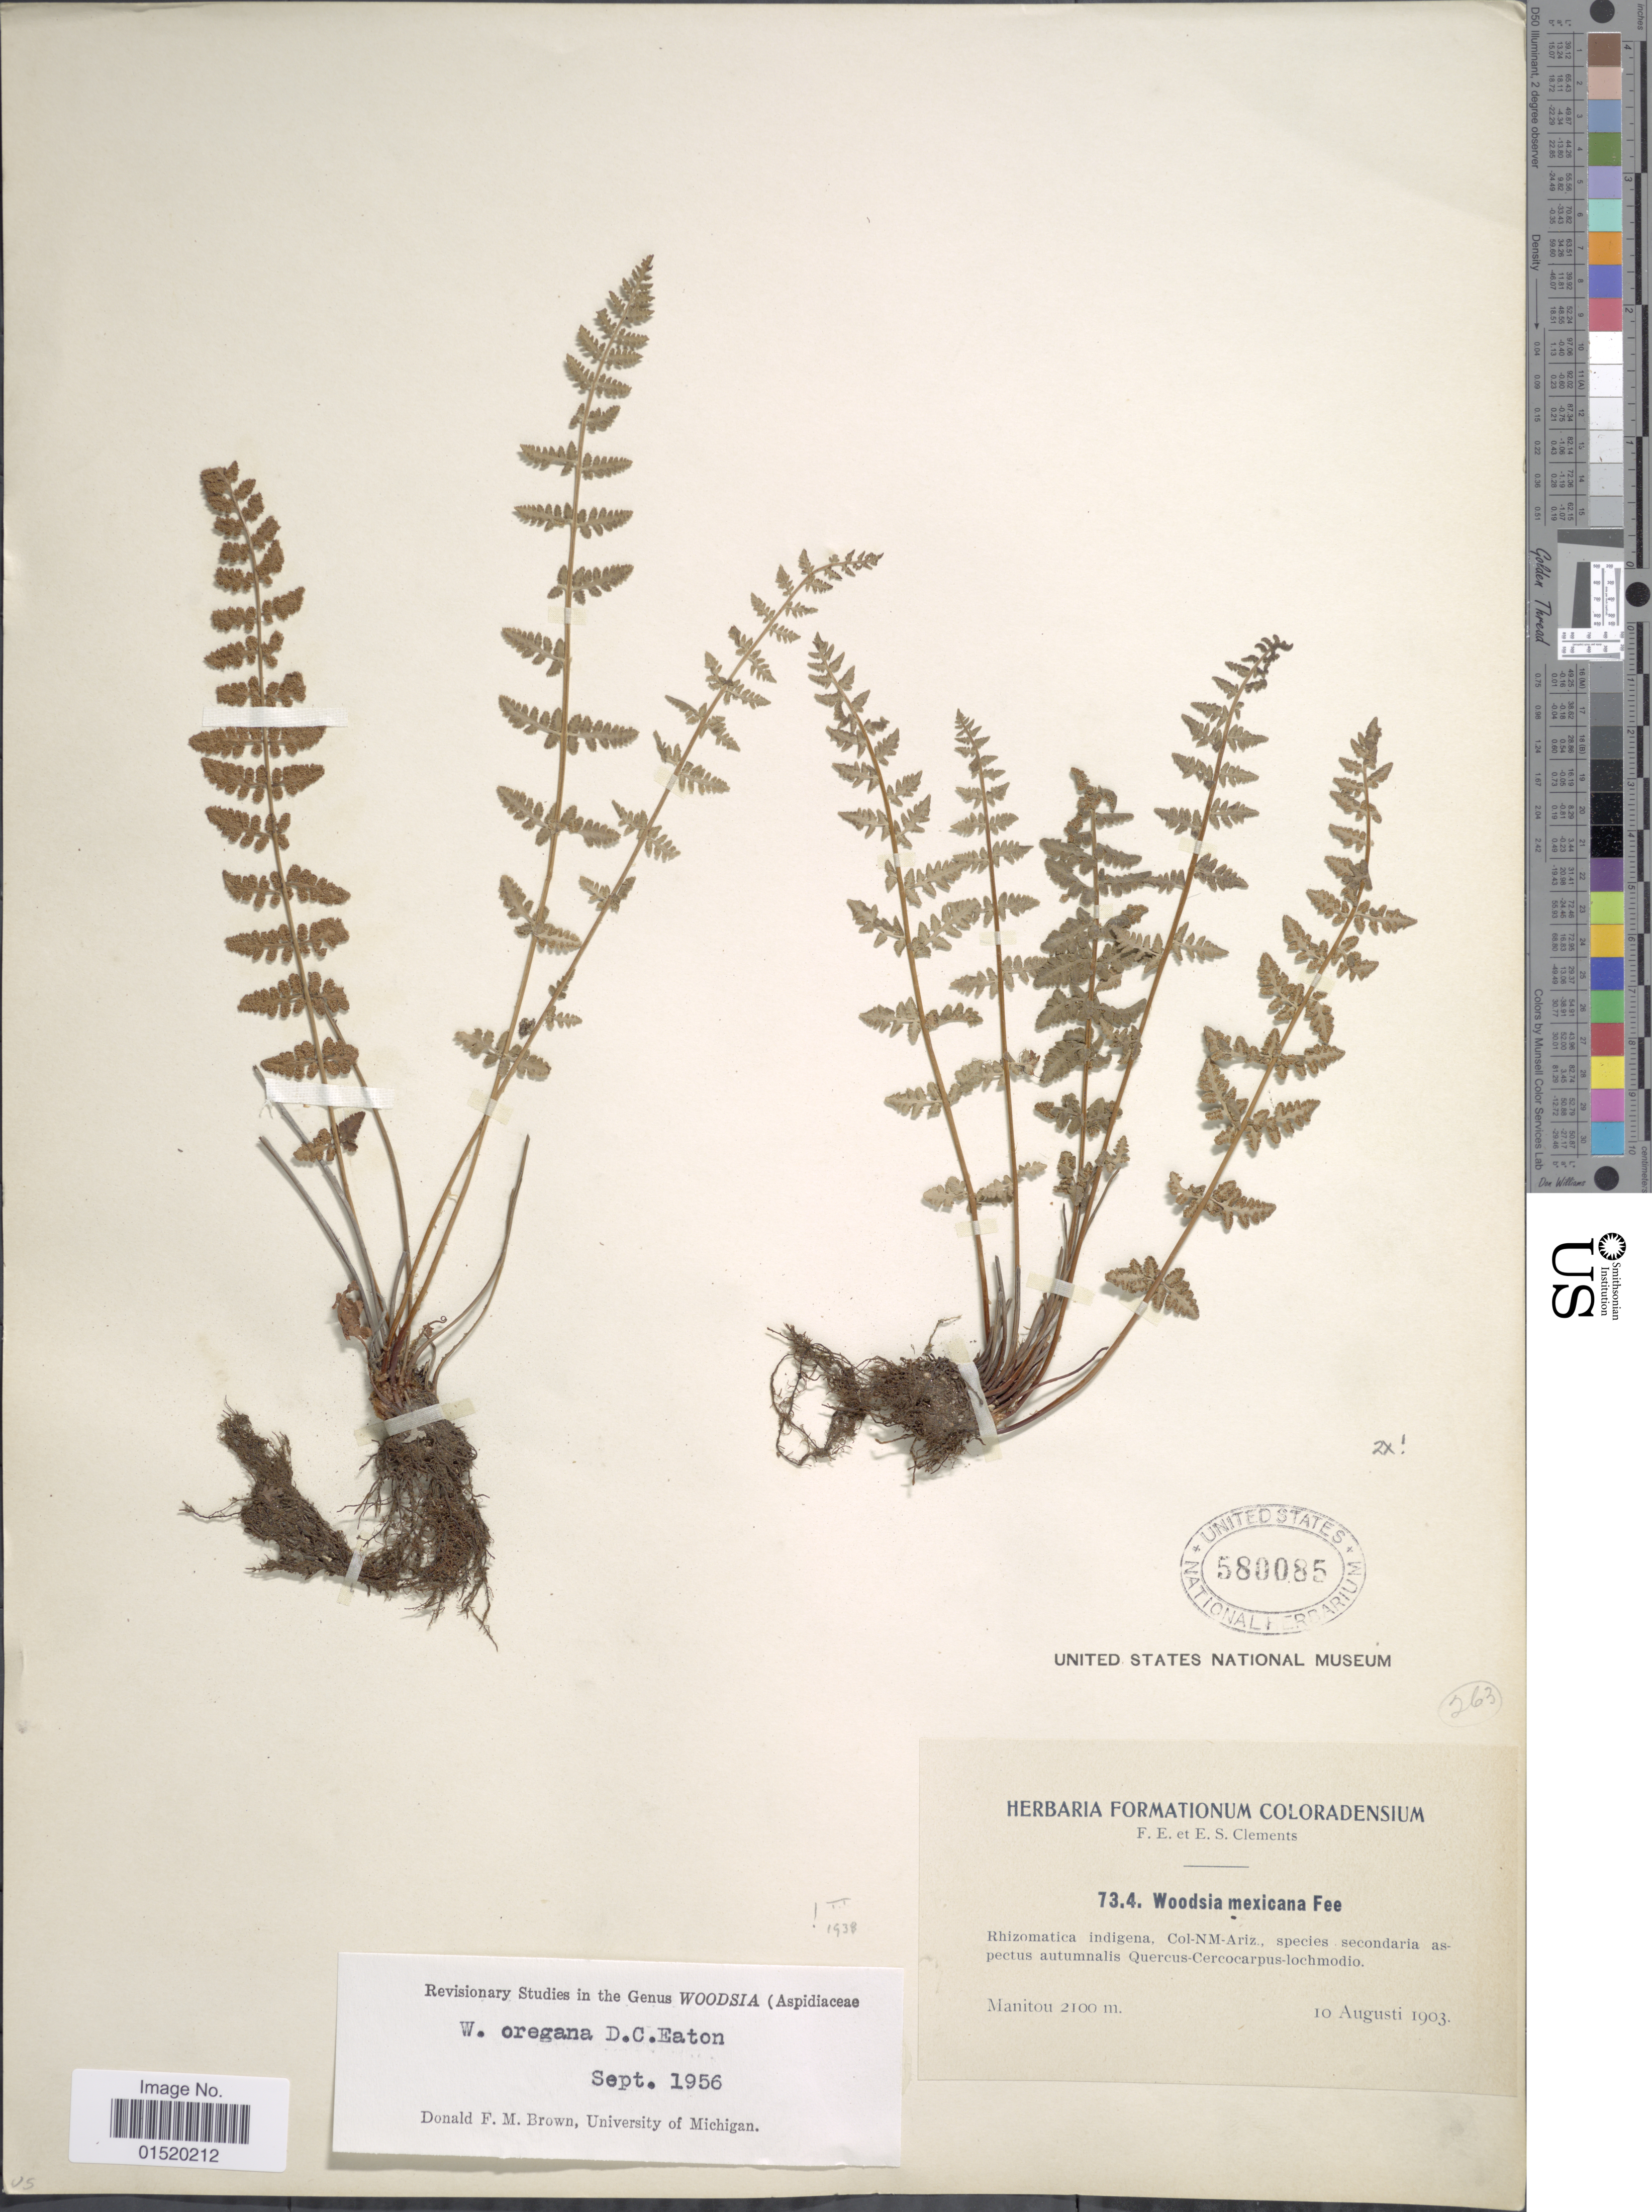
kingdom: Plantae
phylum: Tracheophyta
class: Polypodiopsida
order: Polypodiales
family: Woodsiaceae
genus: Woodsia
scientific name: Woodsia oregana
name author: D.C. Eaton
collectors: F. E. Clements & E. S. Clements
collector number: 73.4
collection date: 1903-08-10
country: United States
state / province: Colorado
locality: Manitou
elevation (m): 2100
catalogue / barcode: US 580085